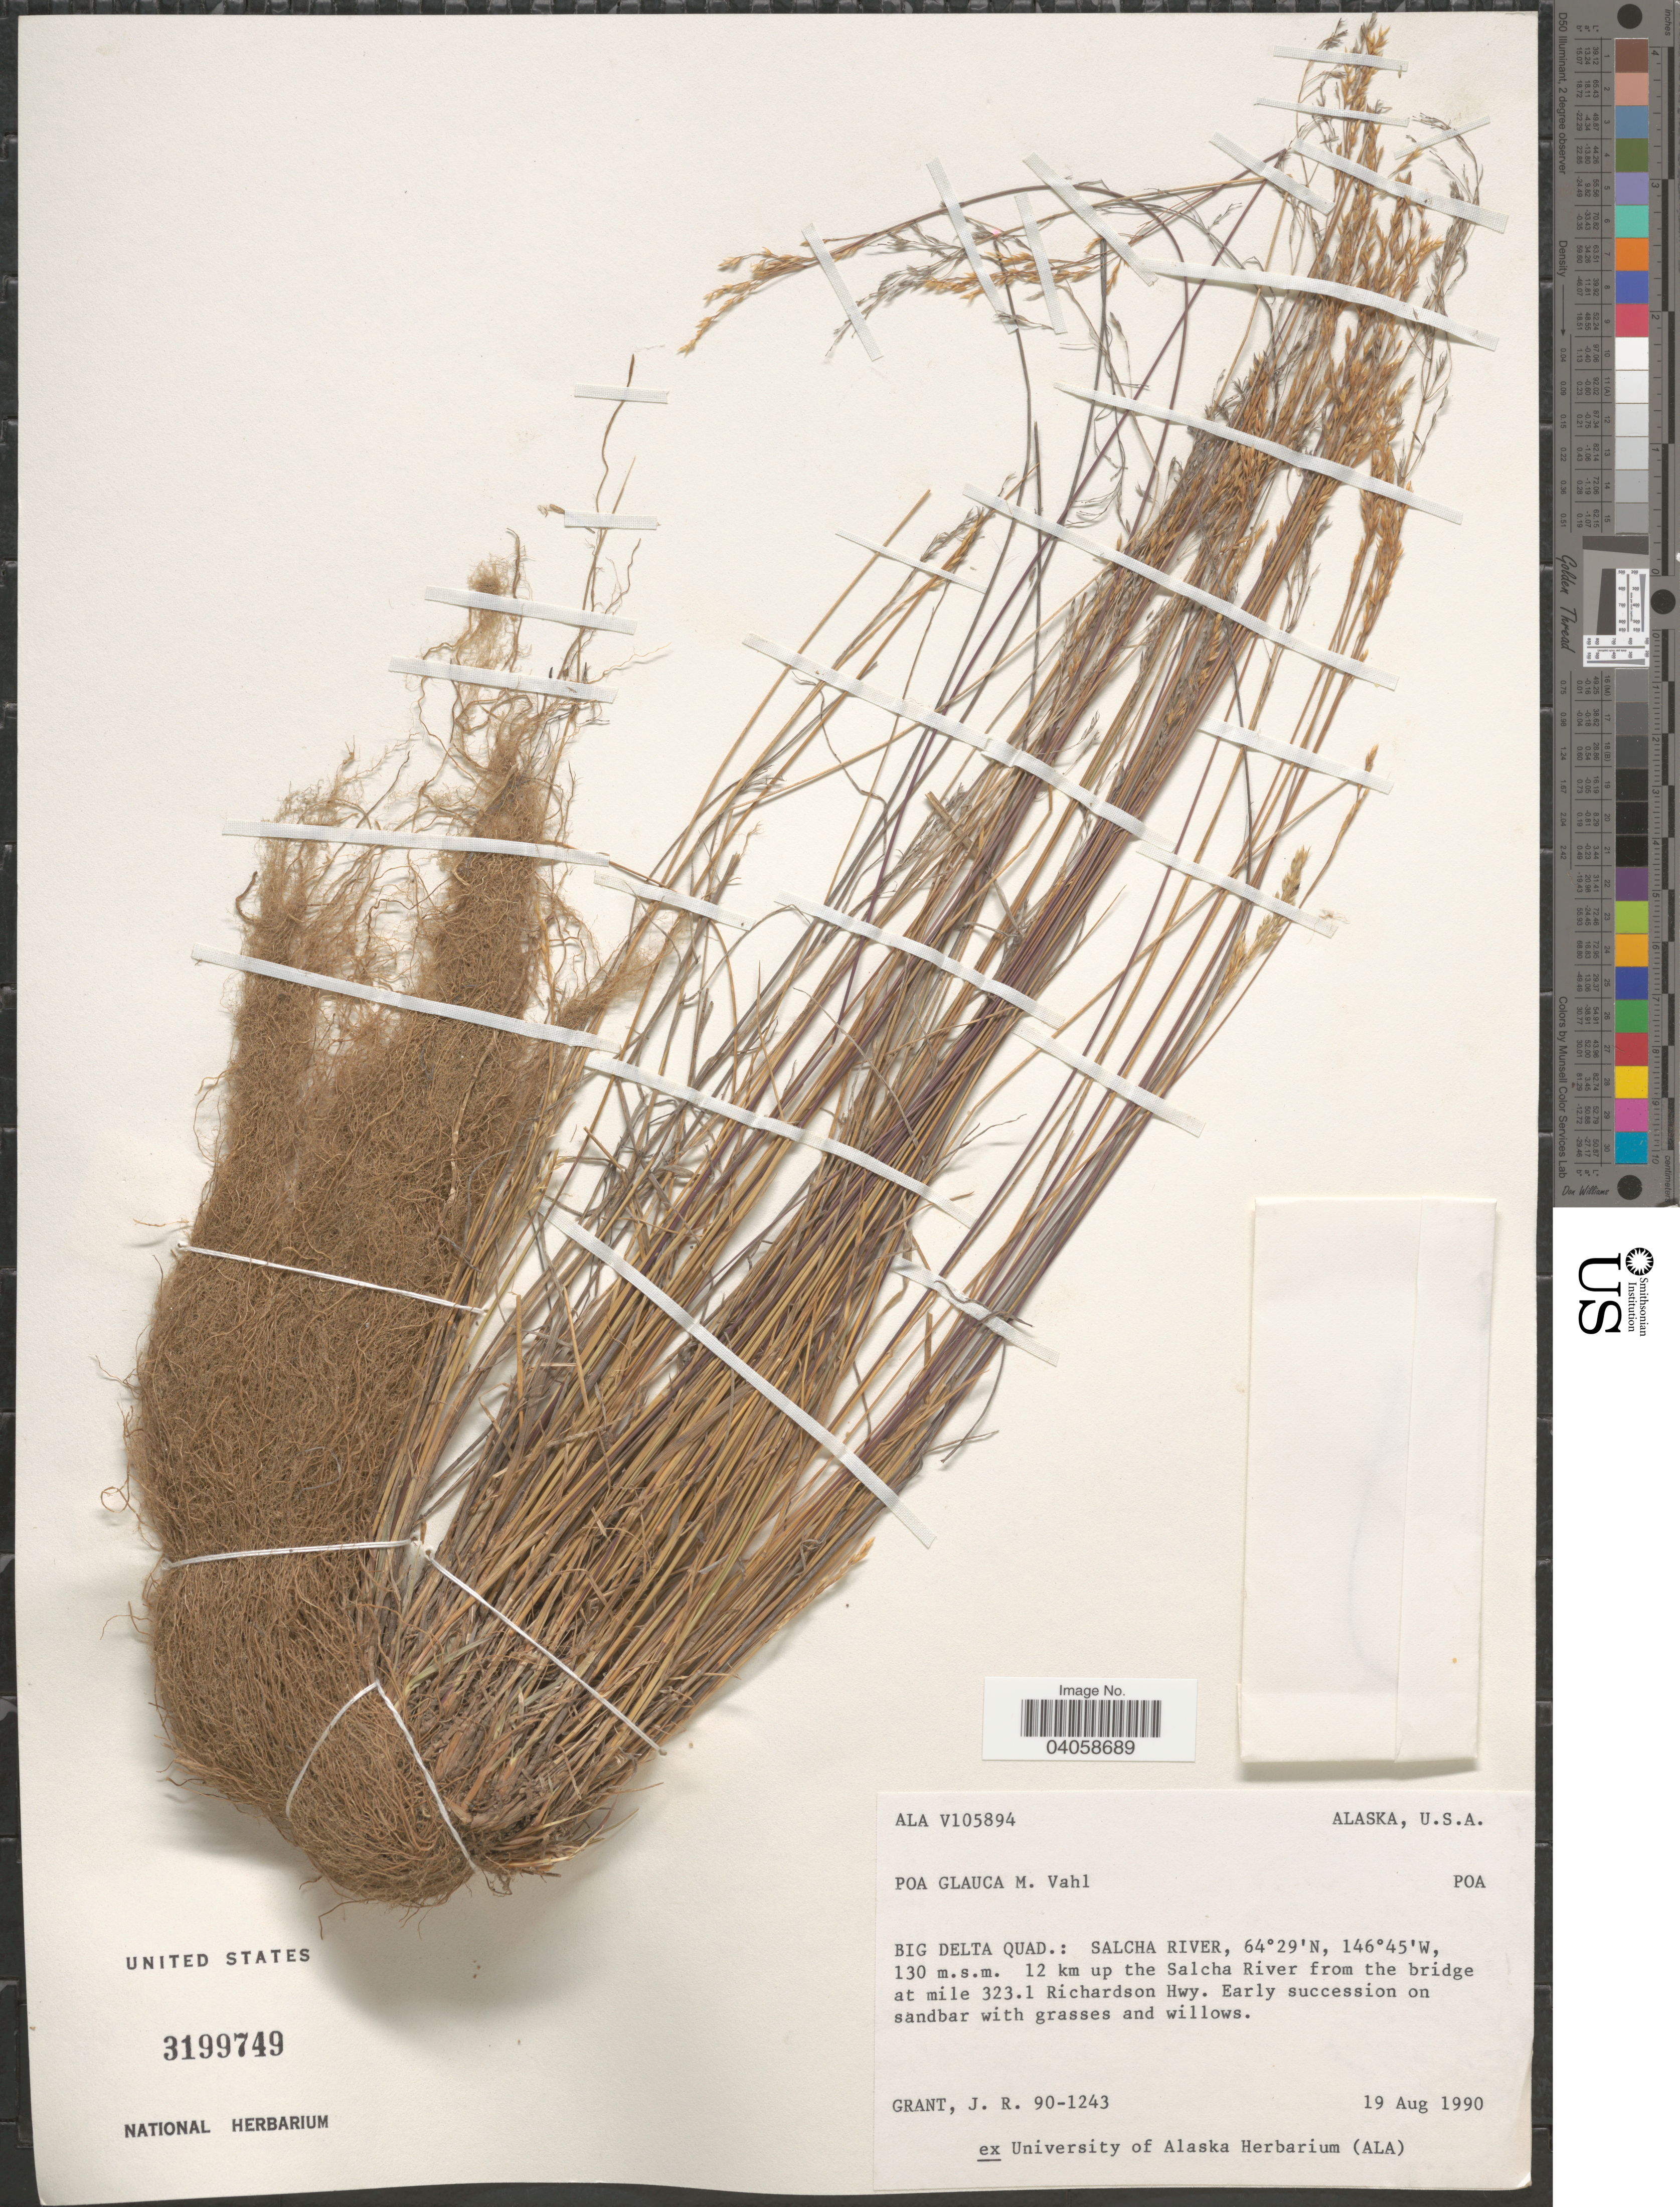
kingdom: Plantae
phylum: Tracheophyta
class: Liliopsida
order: Poales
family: Poaceae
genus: Poa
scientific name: Poa glauca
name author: Vahl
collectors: J. Grant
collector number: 90-1243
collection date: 1990-08-19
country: United States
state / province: Alaska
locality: Big Delta Quad.: Salcha River. 12 km up the Salcha River from the bridge at mile 323.1 Richardson Hwy.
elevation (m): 130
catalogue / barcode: US 3199749